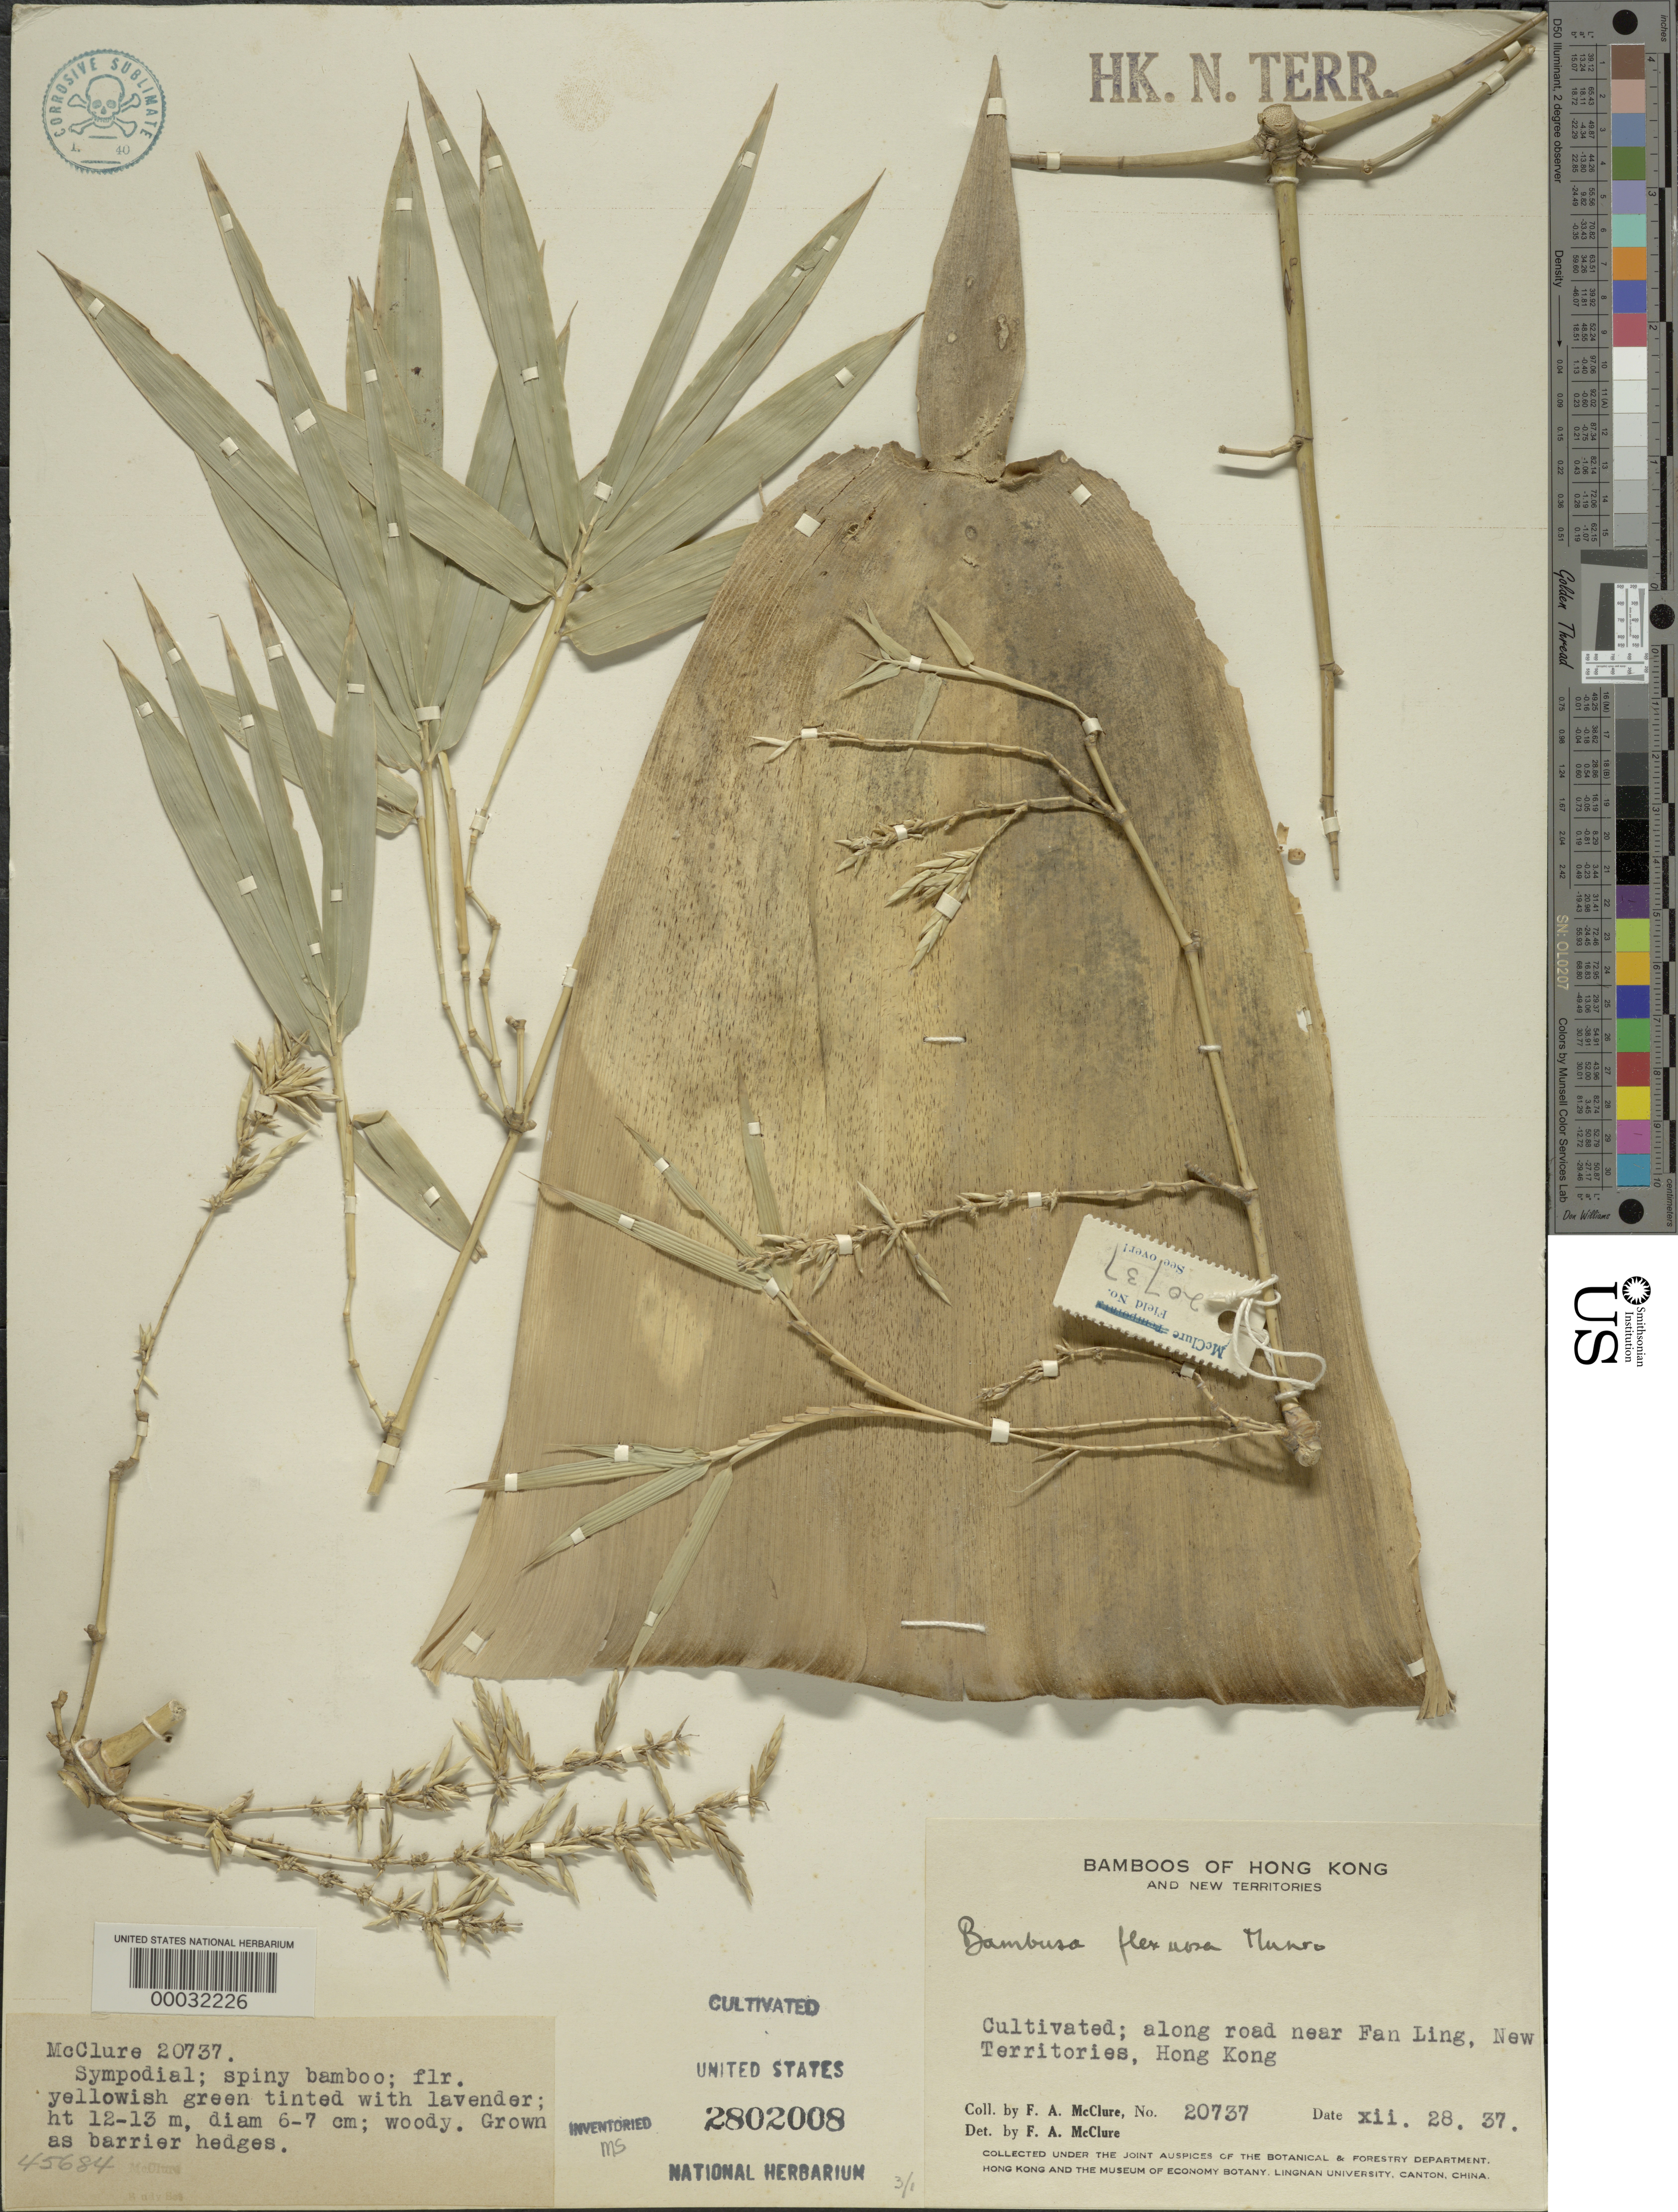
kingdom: Plantae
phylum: Tracheophyta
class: Liliopsida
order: Poales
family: Poaceae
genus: Bambusa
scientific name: Bambusa flexuosa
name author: Munro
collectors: F. A. McClure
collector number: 20737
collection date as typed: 28 Dec 1931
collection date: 1931-12-28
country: China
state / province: Hong Kong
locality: Fan ling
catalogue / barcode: US 2802008